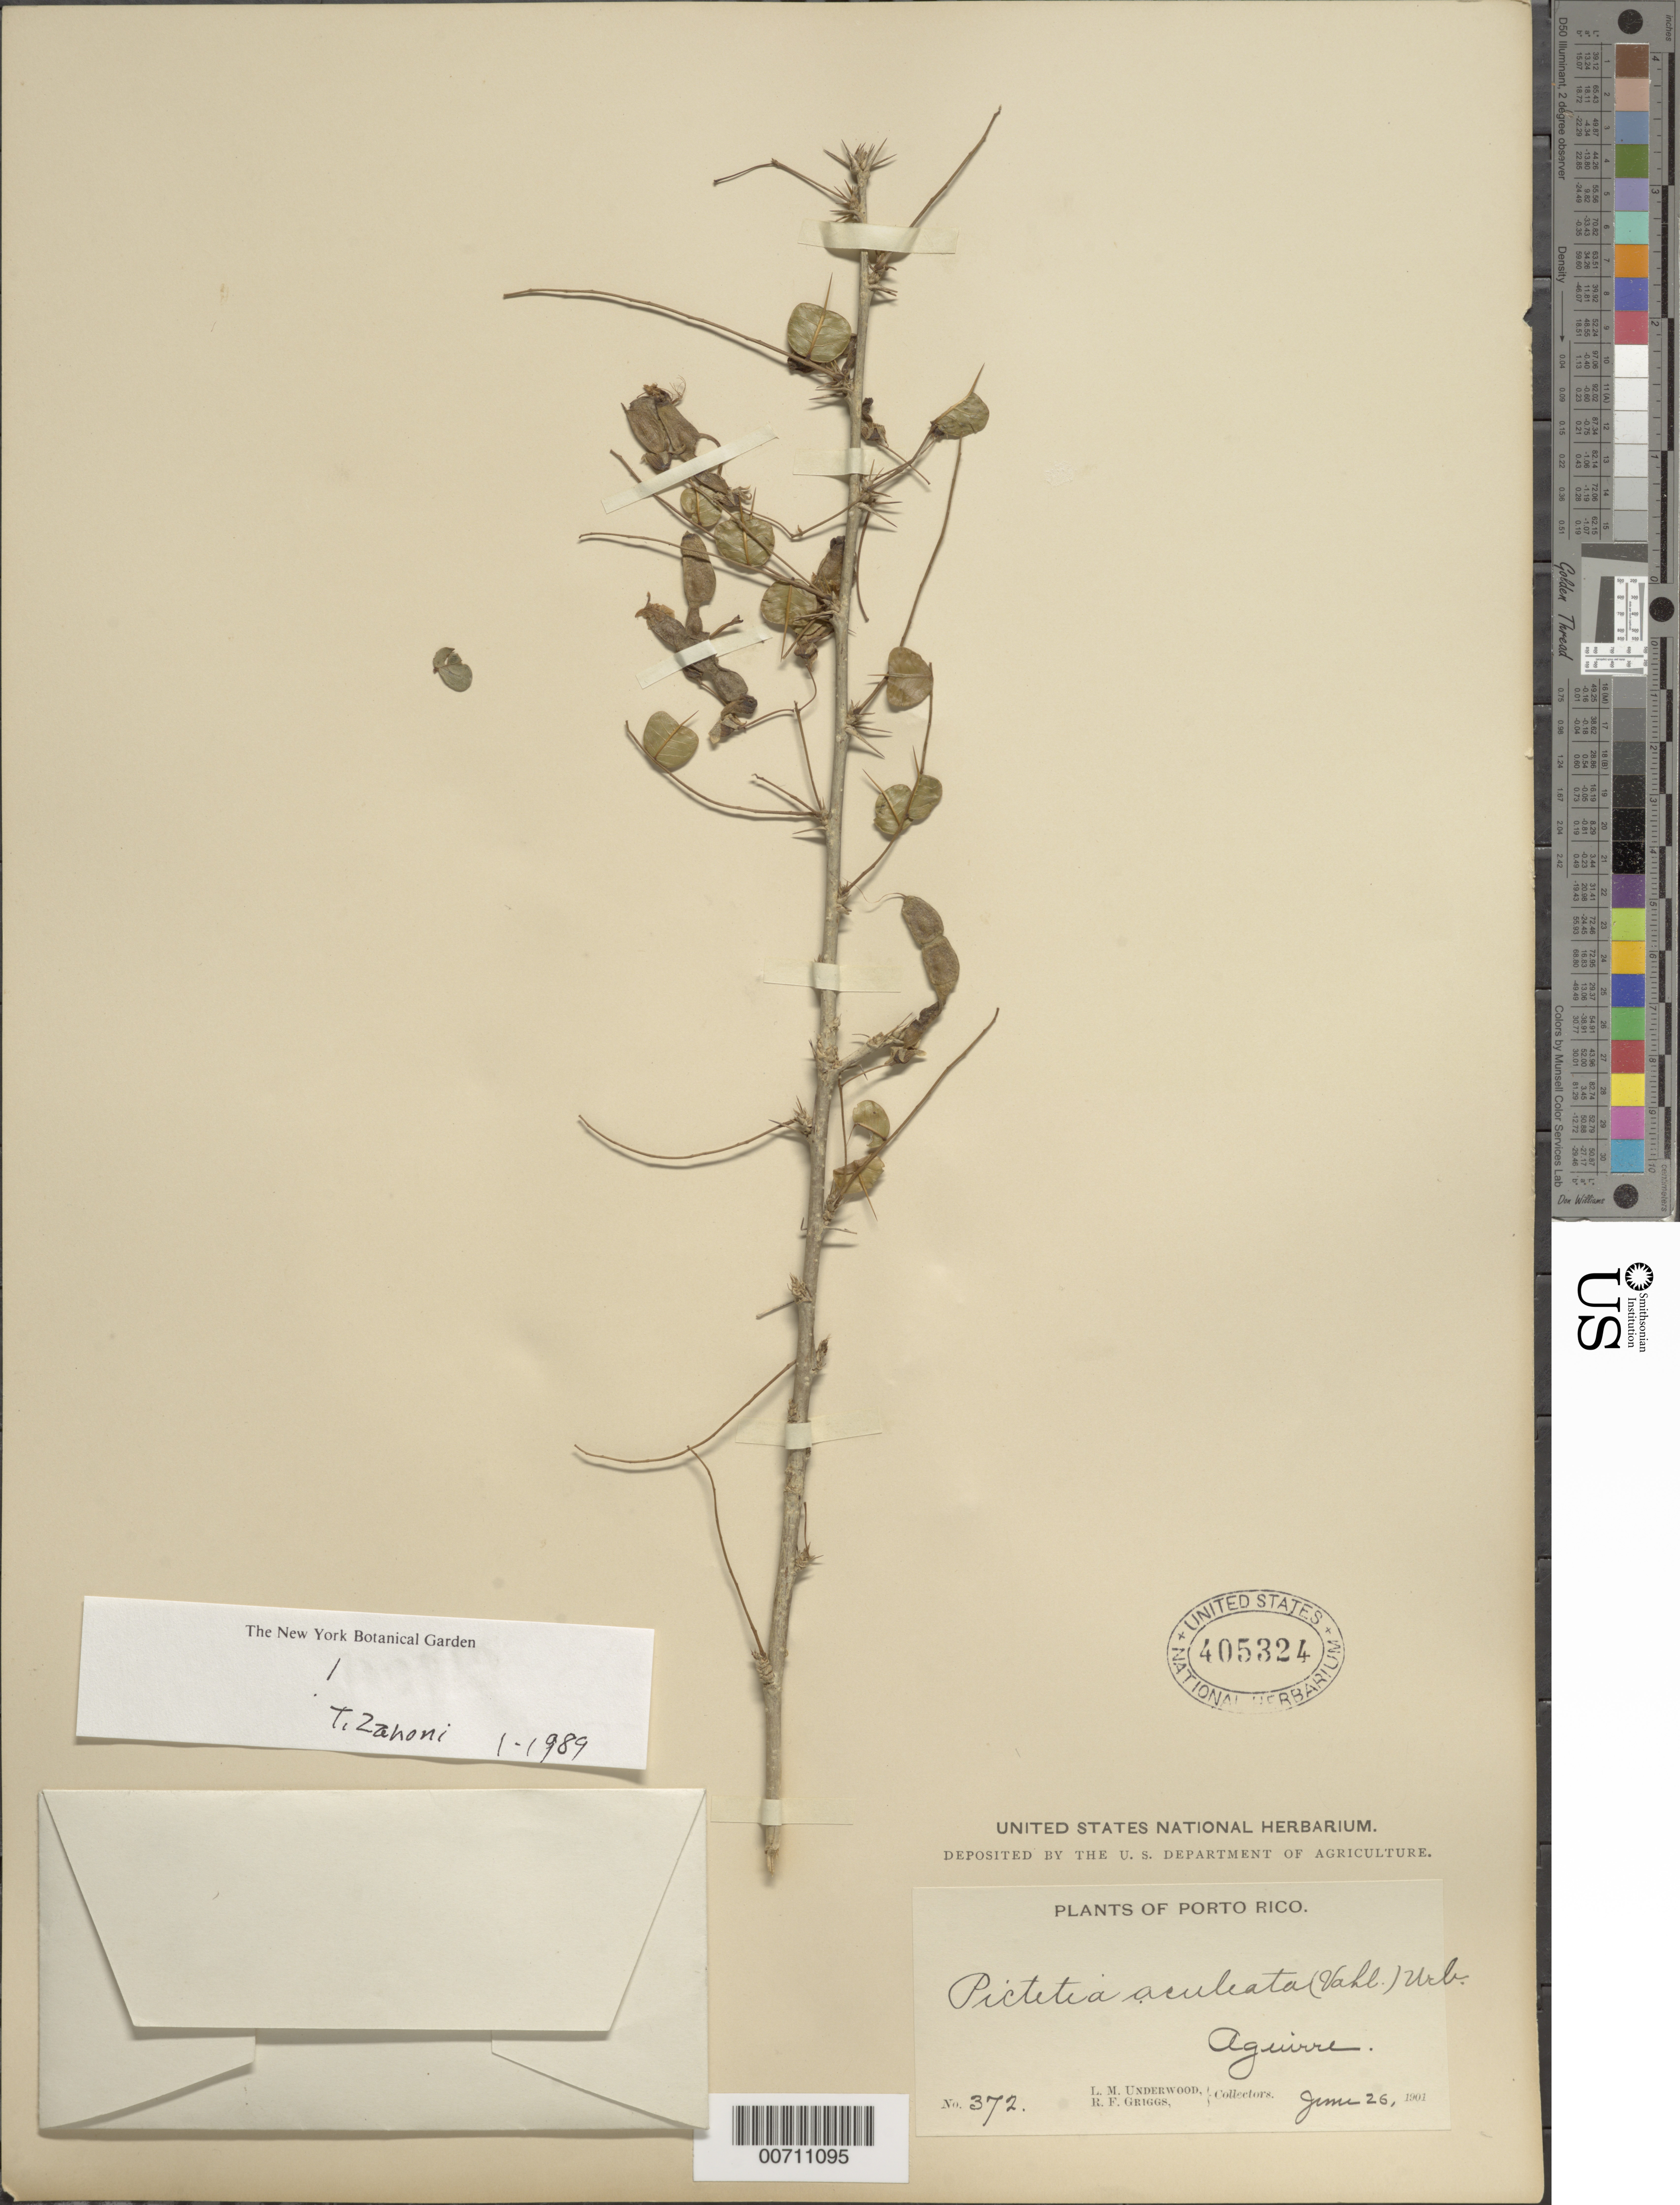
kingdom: Plantae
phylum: Tracheophyta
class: Magnoliopsida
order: Fabales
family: Fabaceae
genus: Pictetia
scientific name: Pictetia aculeata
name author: (Vahl) Urb.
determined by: Zanoni, T. A., (NY), New York Botanical Garden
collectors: L. M. Underwood & R. F. Griggs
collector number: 372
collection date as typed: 26 Jun 1901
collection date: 1901-06-26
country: Puerto Rico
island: Greater Antilles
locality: Aguirre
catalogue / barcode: US 405324